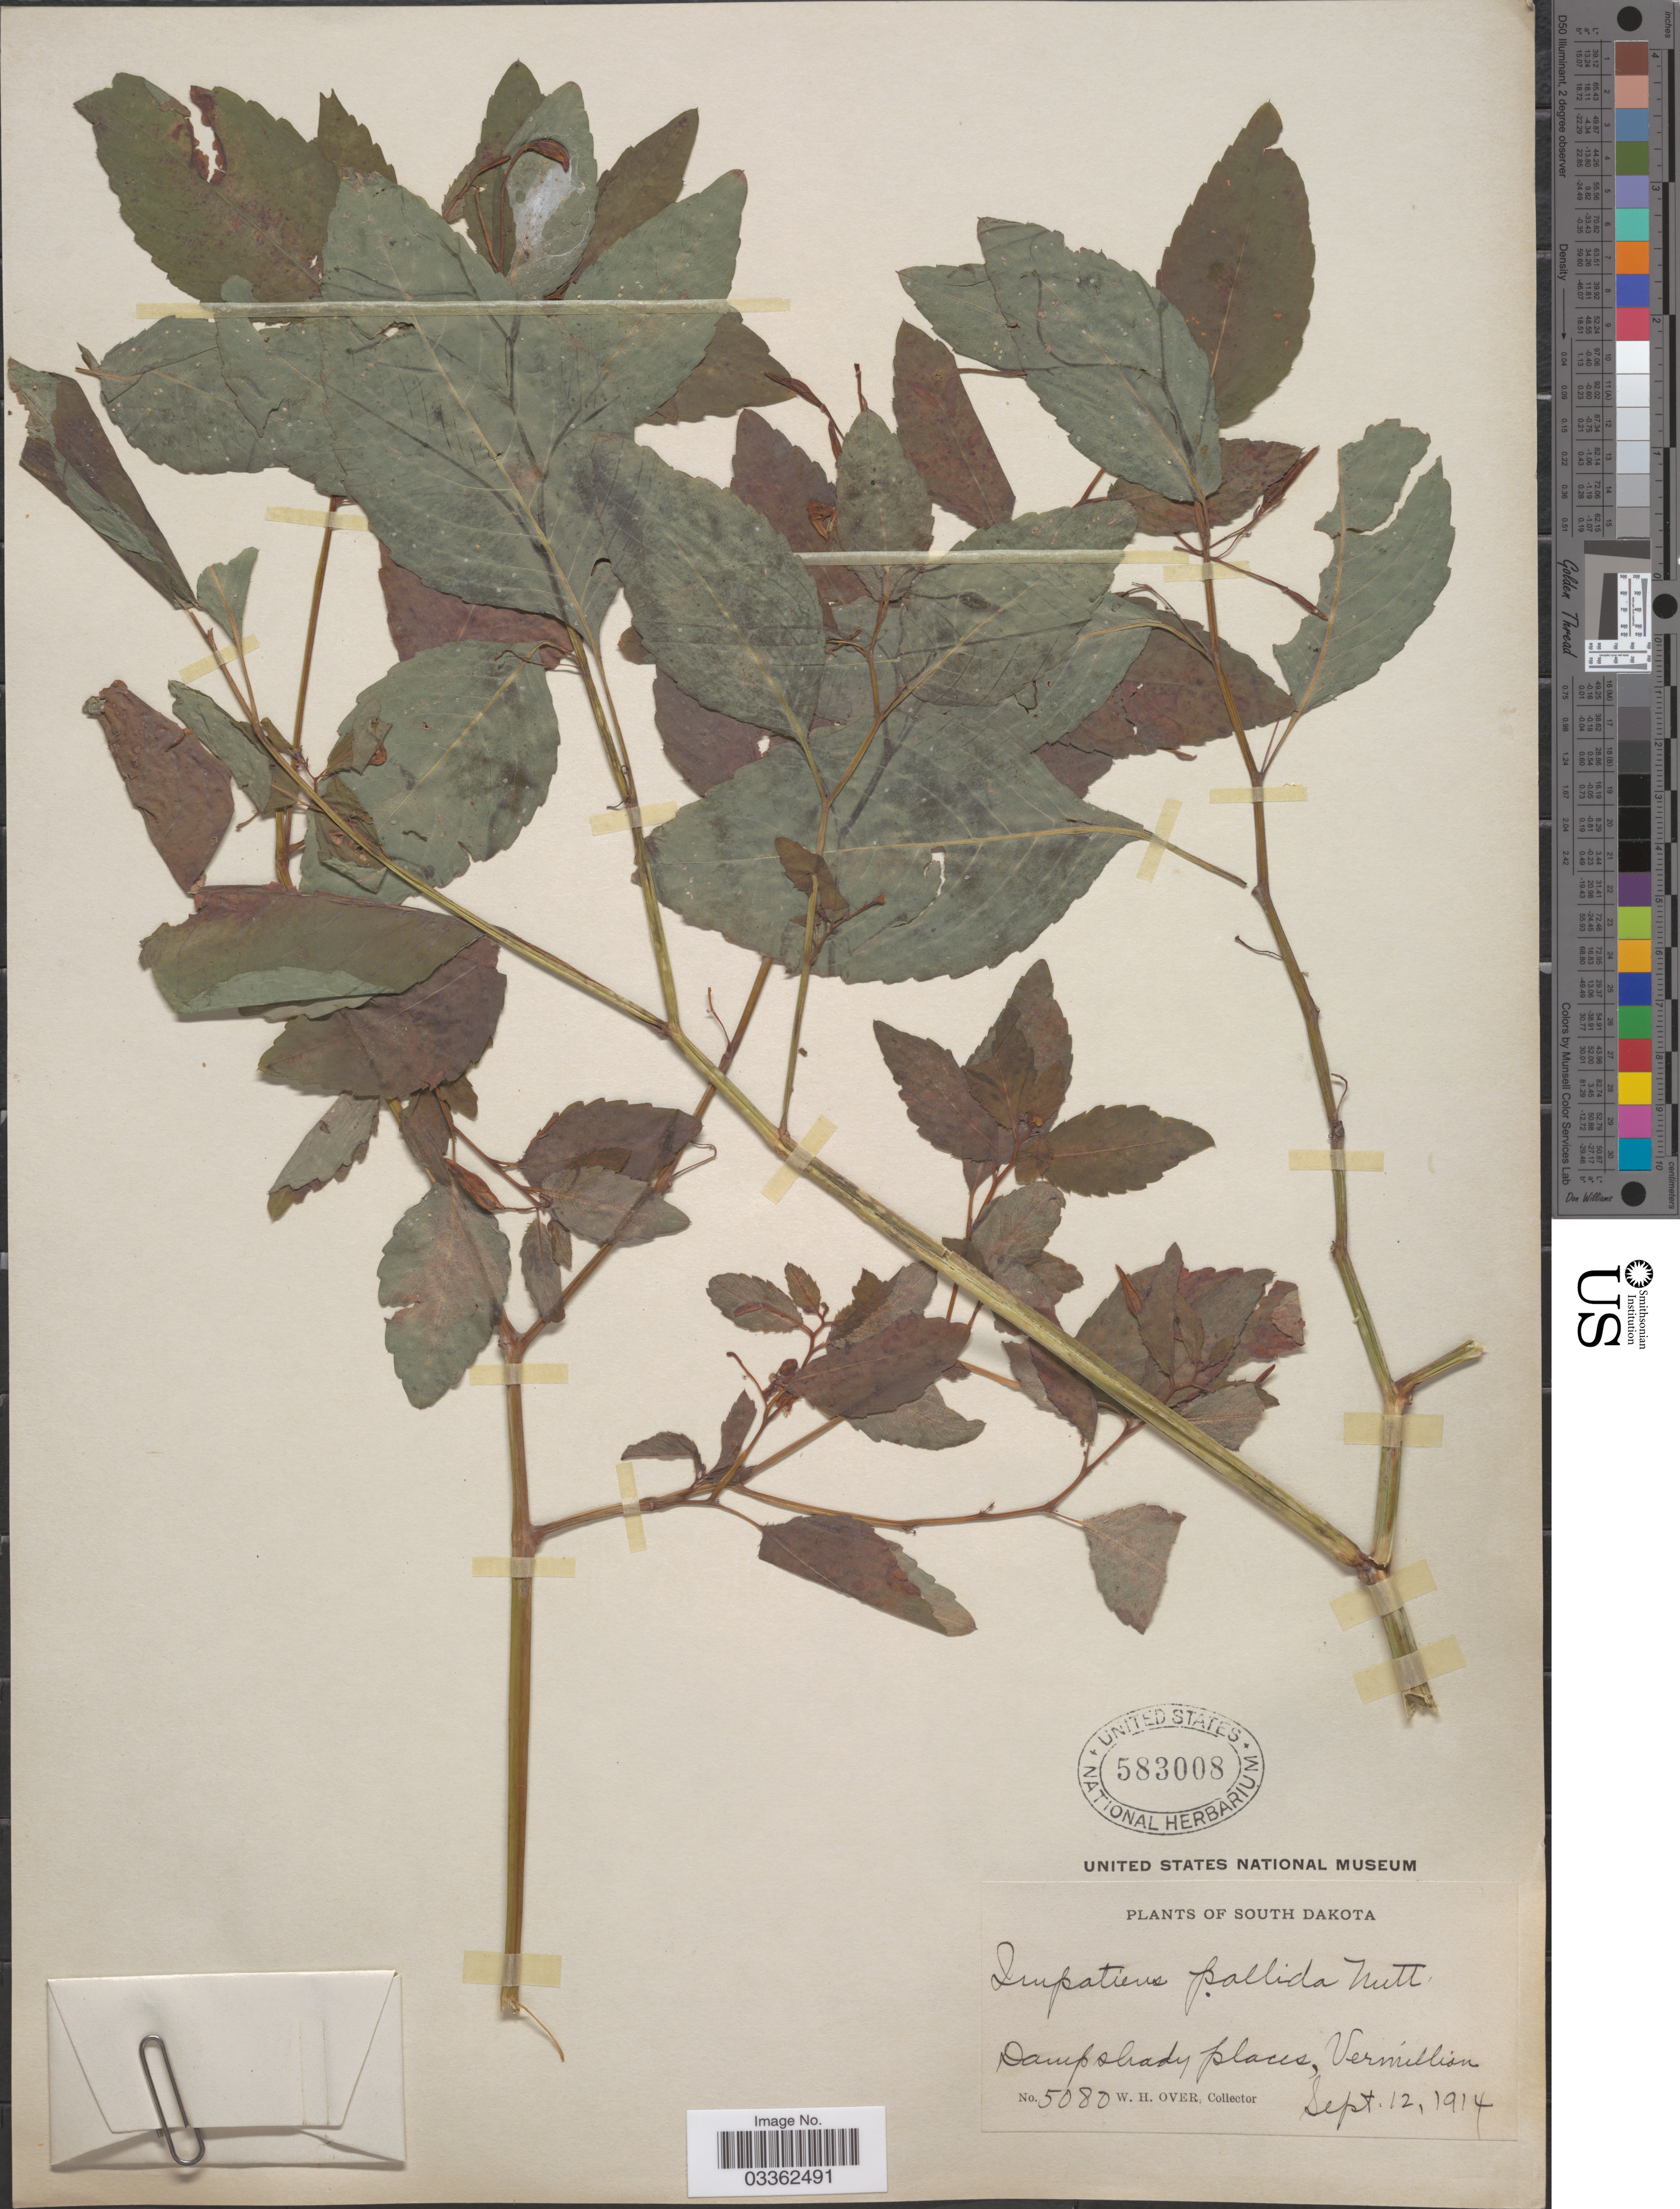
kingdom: Plantae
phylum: Tracheophyta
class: Magnoliopsida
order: Ericales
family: Balsaminaceae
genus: Impatiens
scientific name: Impatiens pallida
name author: Nutt.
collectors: W. Over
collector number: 5080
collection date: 1914-09-12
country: United States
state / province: South Dakota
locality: Vermillion.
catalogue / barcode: US 583008